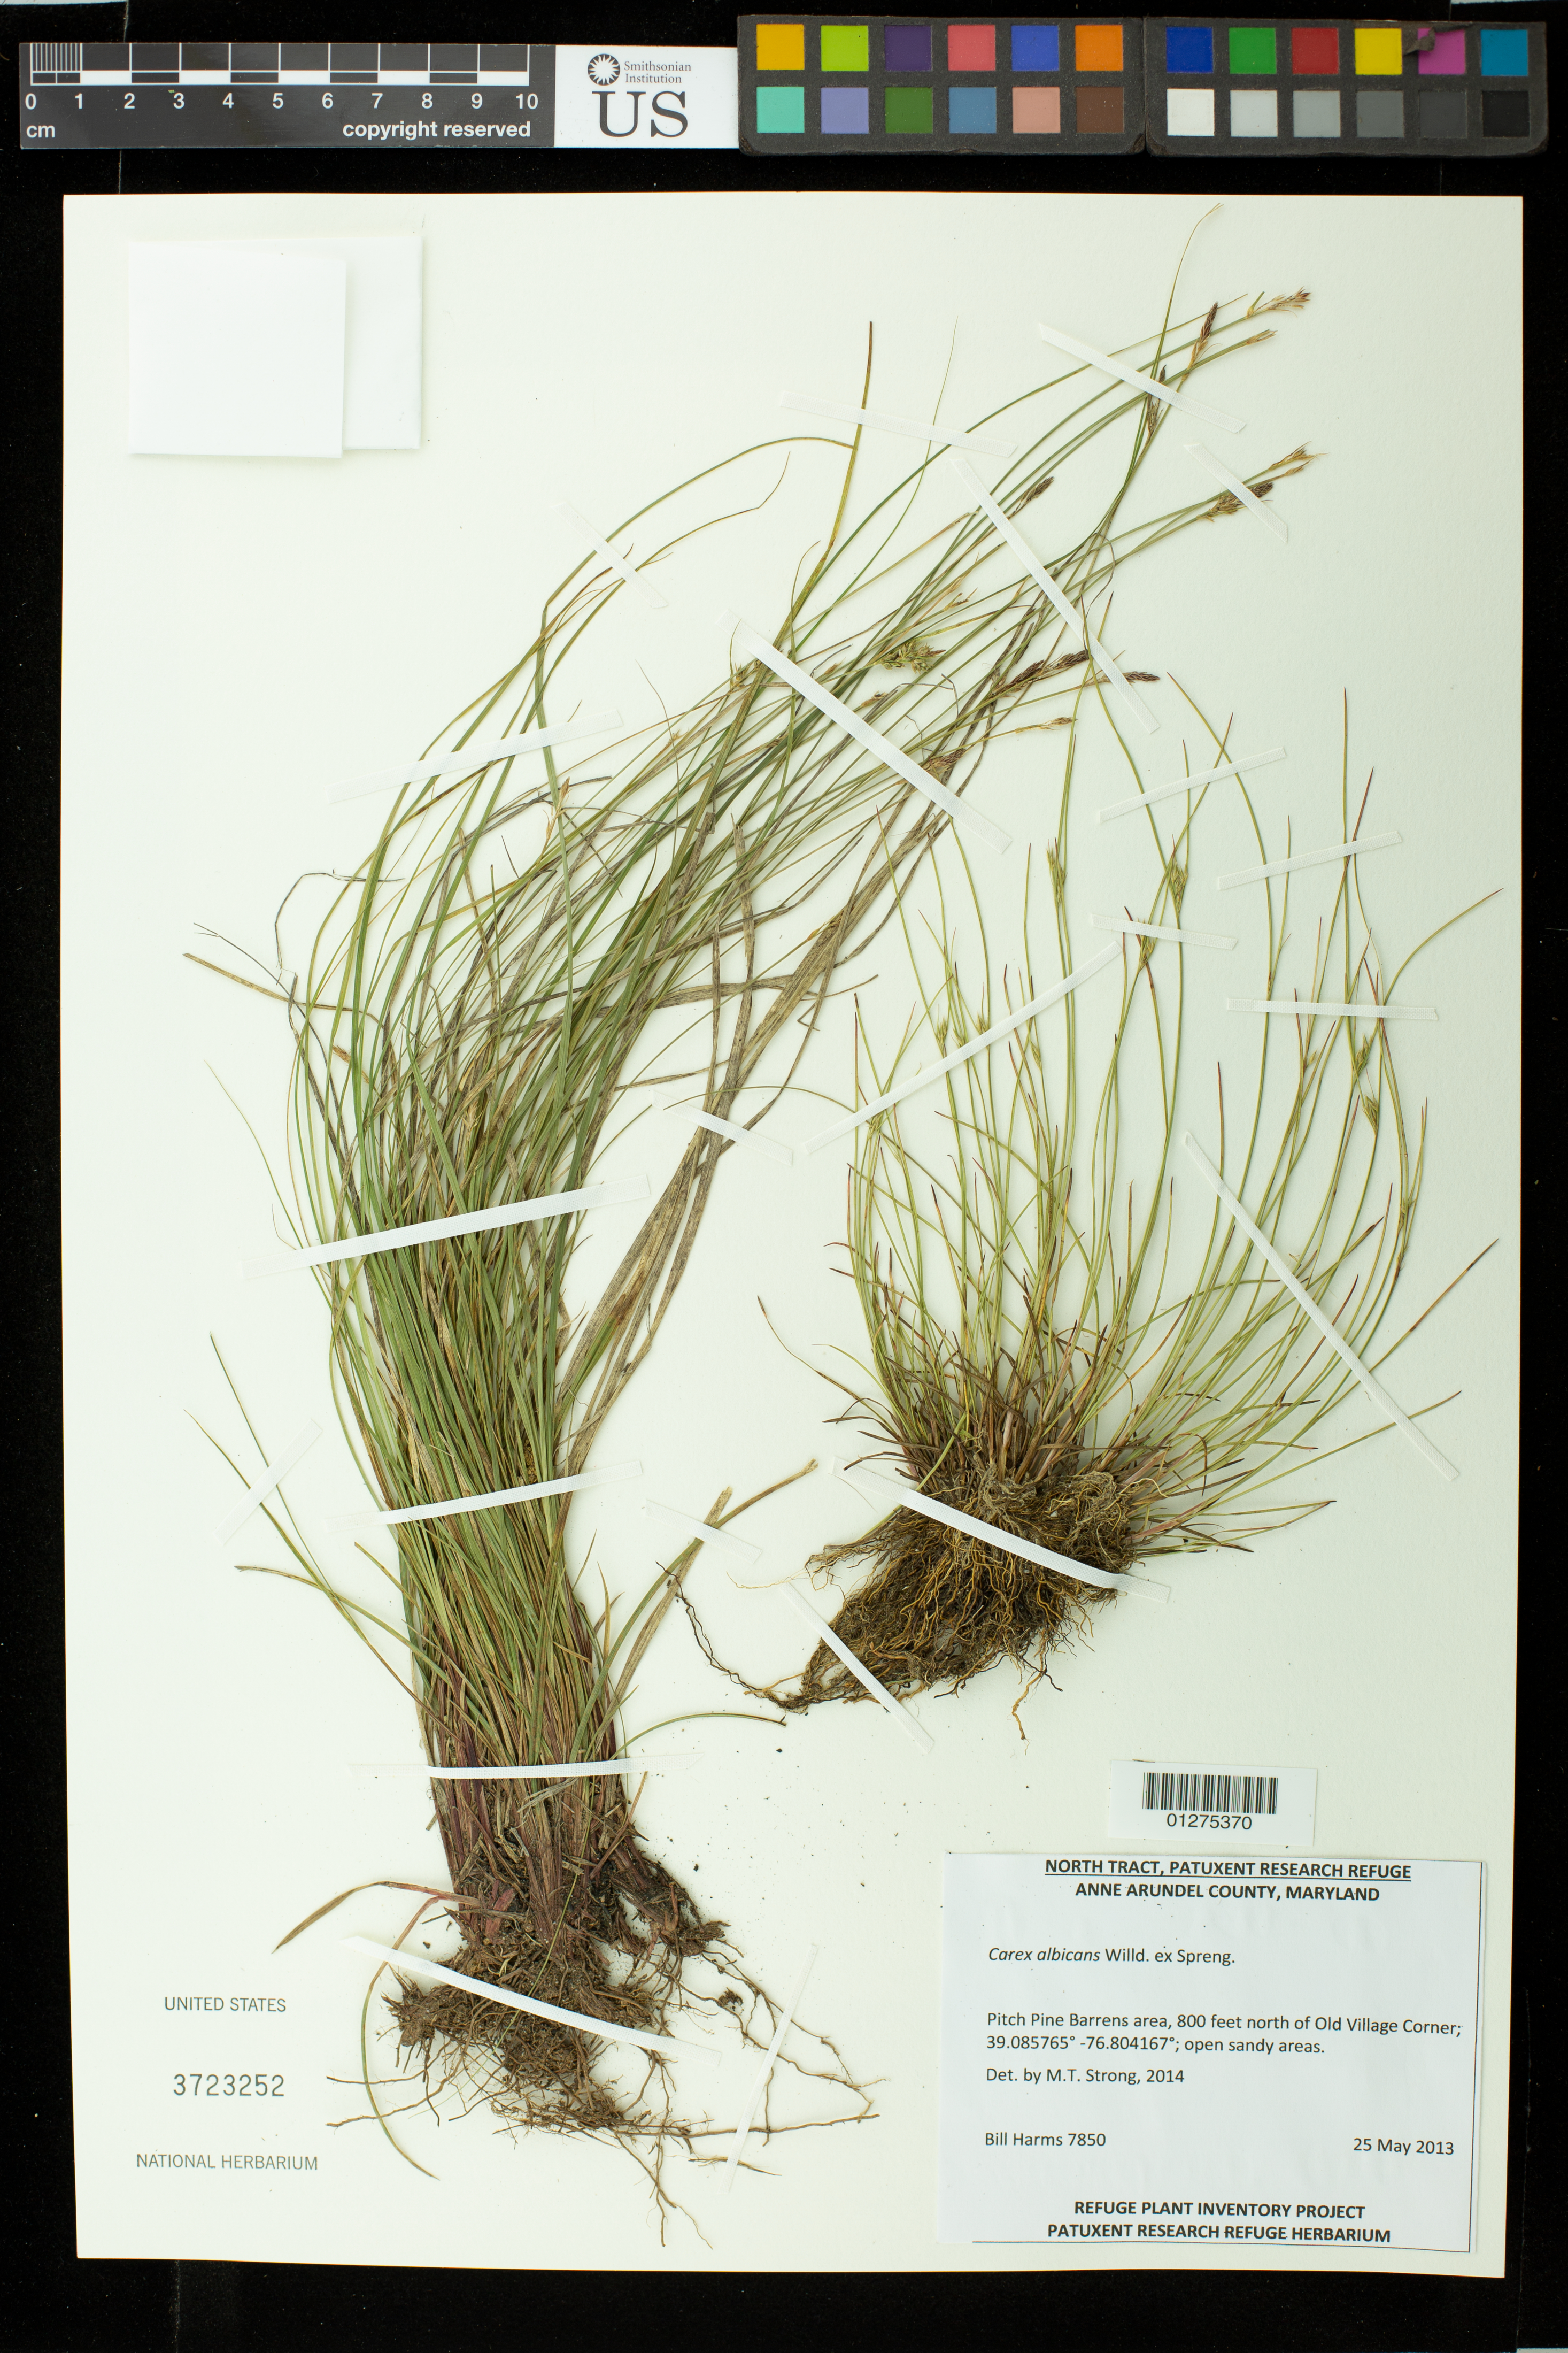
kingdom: Plantae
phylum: Tracheophyta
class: Liliopsida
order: Poales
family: Cyperaceae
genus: Carex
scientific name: Carex albicans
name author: Willd. ex Spreng.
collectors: B. Harms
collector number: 7850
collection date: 2013-05-25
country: United States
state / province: Maryland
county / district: Anne Arundel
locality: Pitch Pine Barrens area, 800 feet north of Old Village Corner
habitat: open sandy areas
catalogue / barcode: US 3723252